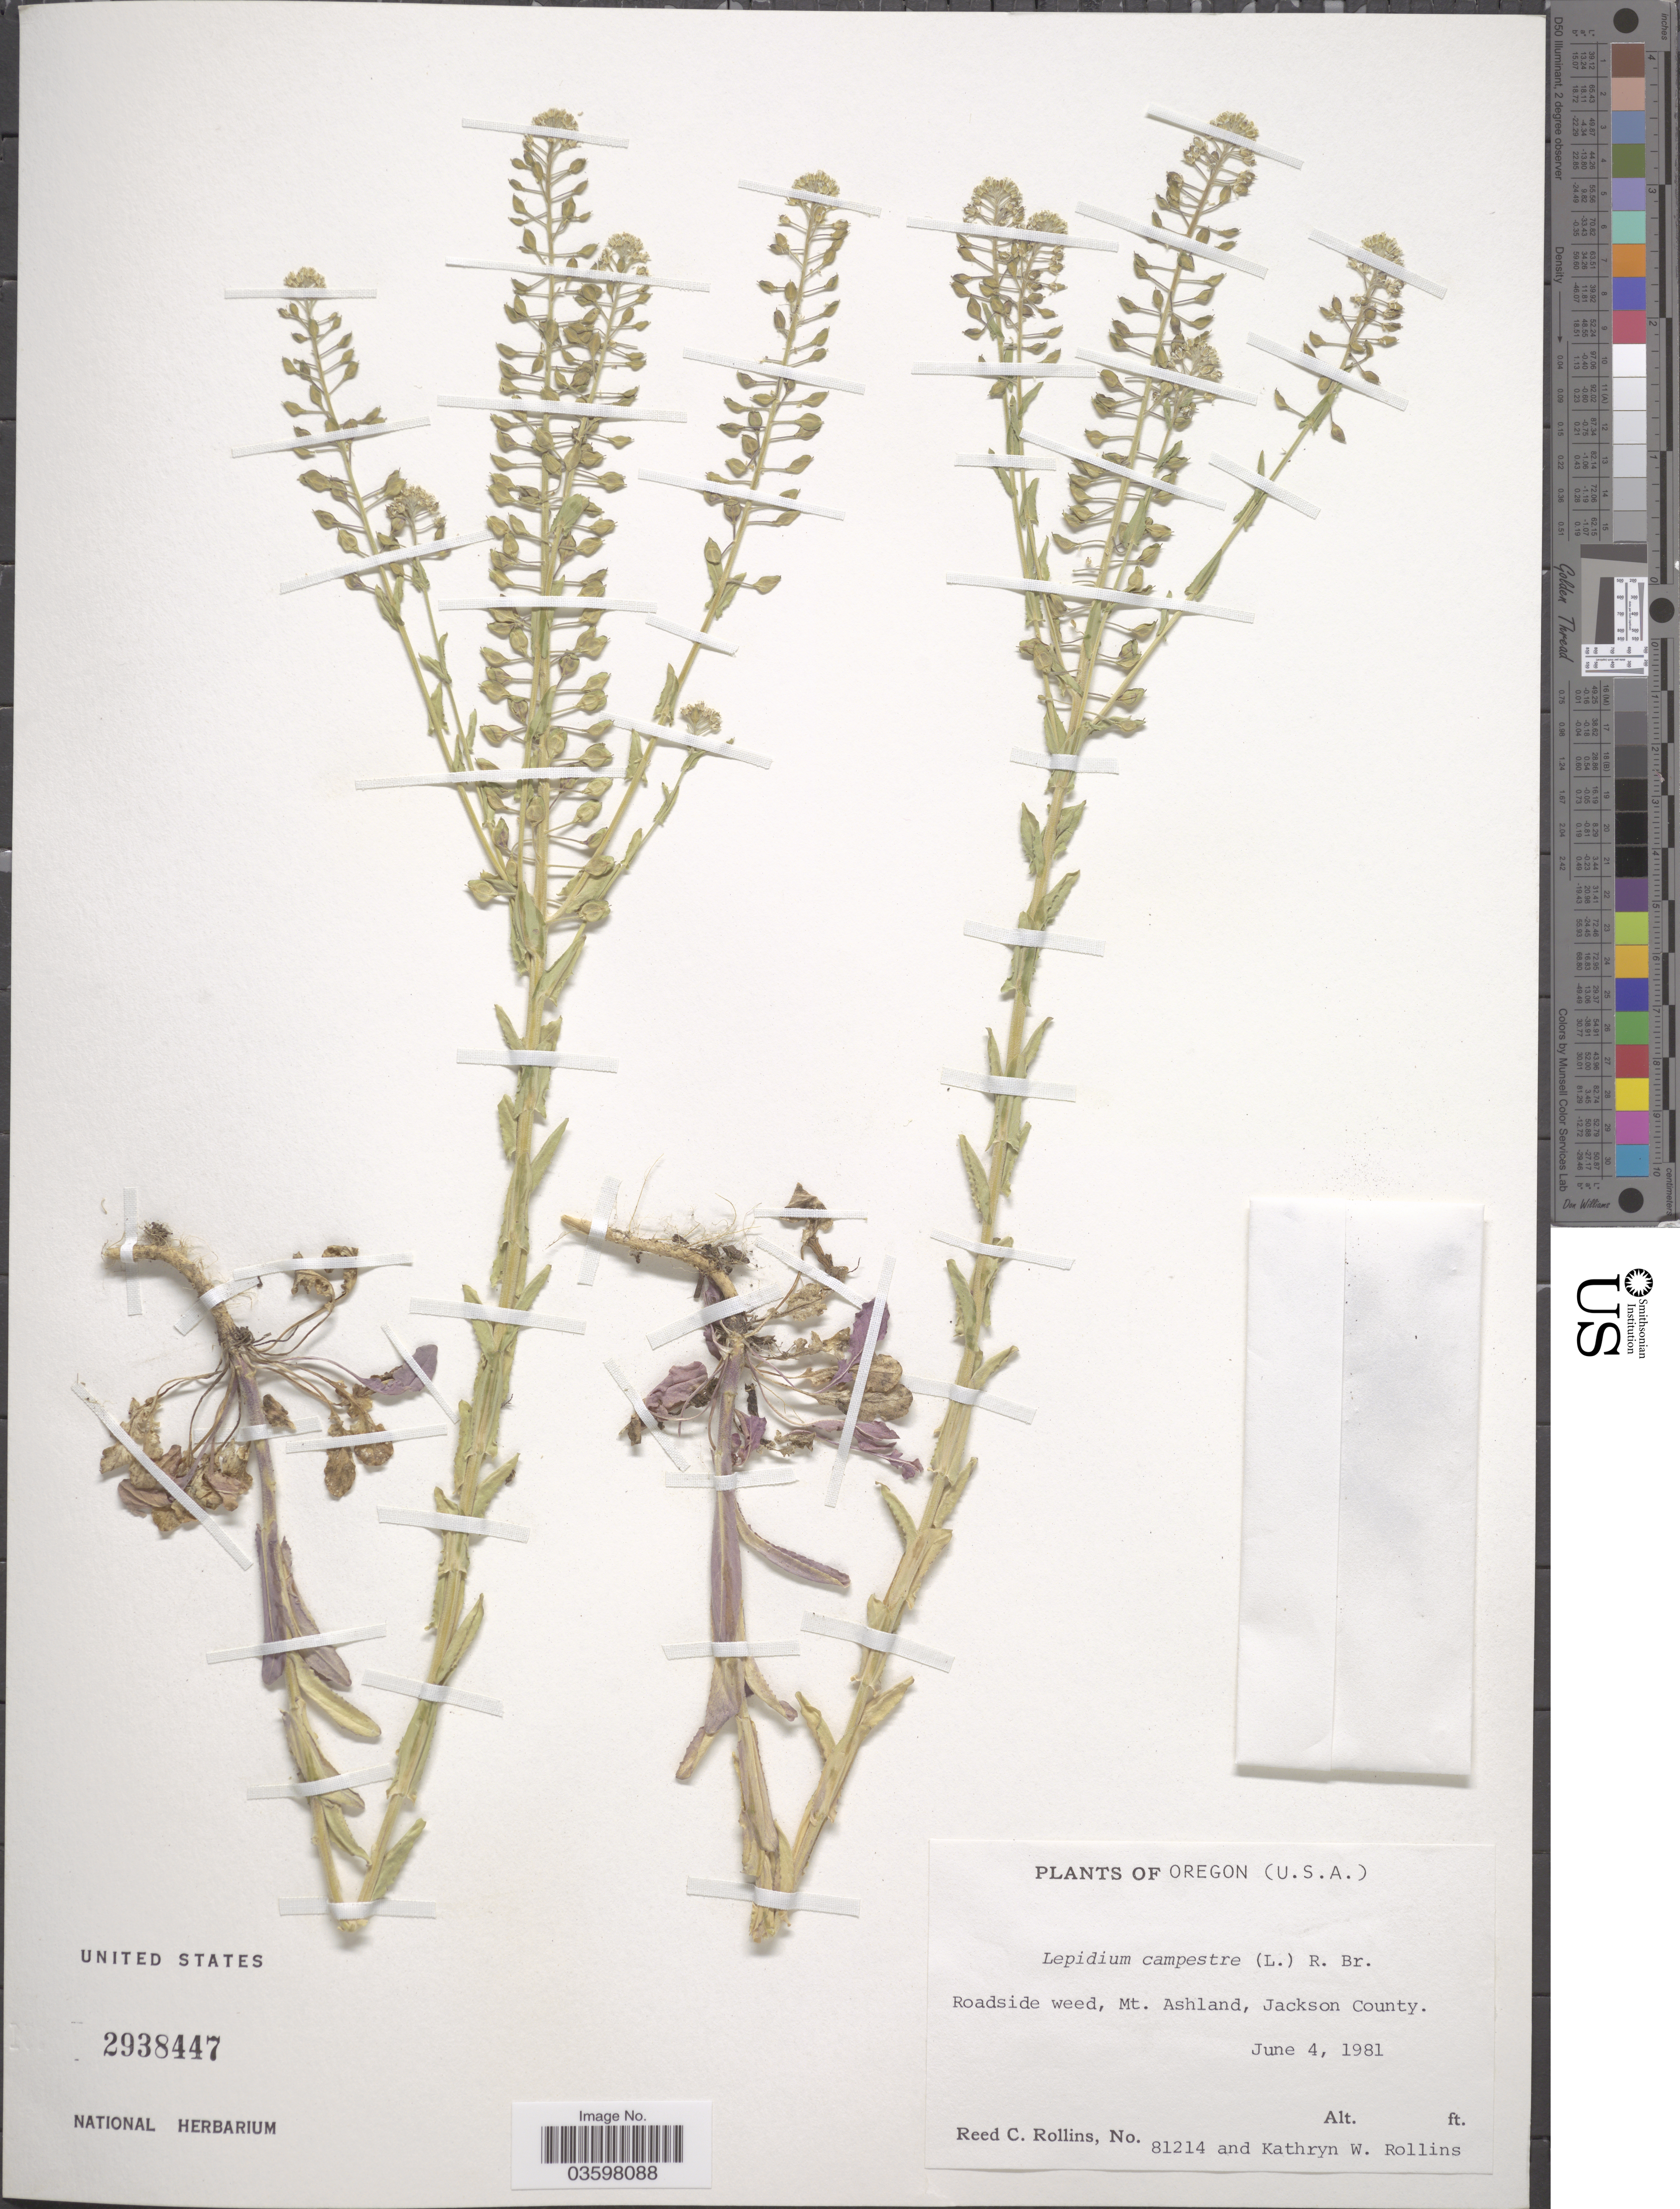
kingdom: Plantae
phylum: Tracheophyta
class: Magnoliopsida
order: Brassicales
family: Brassicaceae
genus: Lepidium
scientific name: Lepidium campestre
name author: (L.) W.T. Aiton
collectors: R. C. Rollins & K. W. Rollins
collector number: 81214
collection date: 1981-06-04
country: United States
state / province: Oregon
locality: Mt. Ashland, Jackson County.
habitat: roadside weed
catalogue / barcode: US 2938447